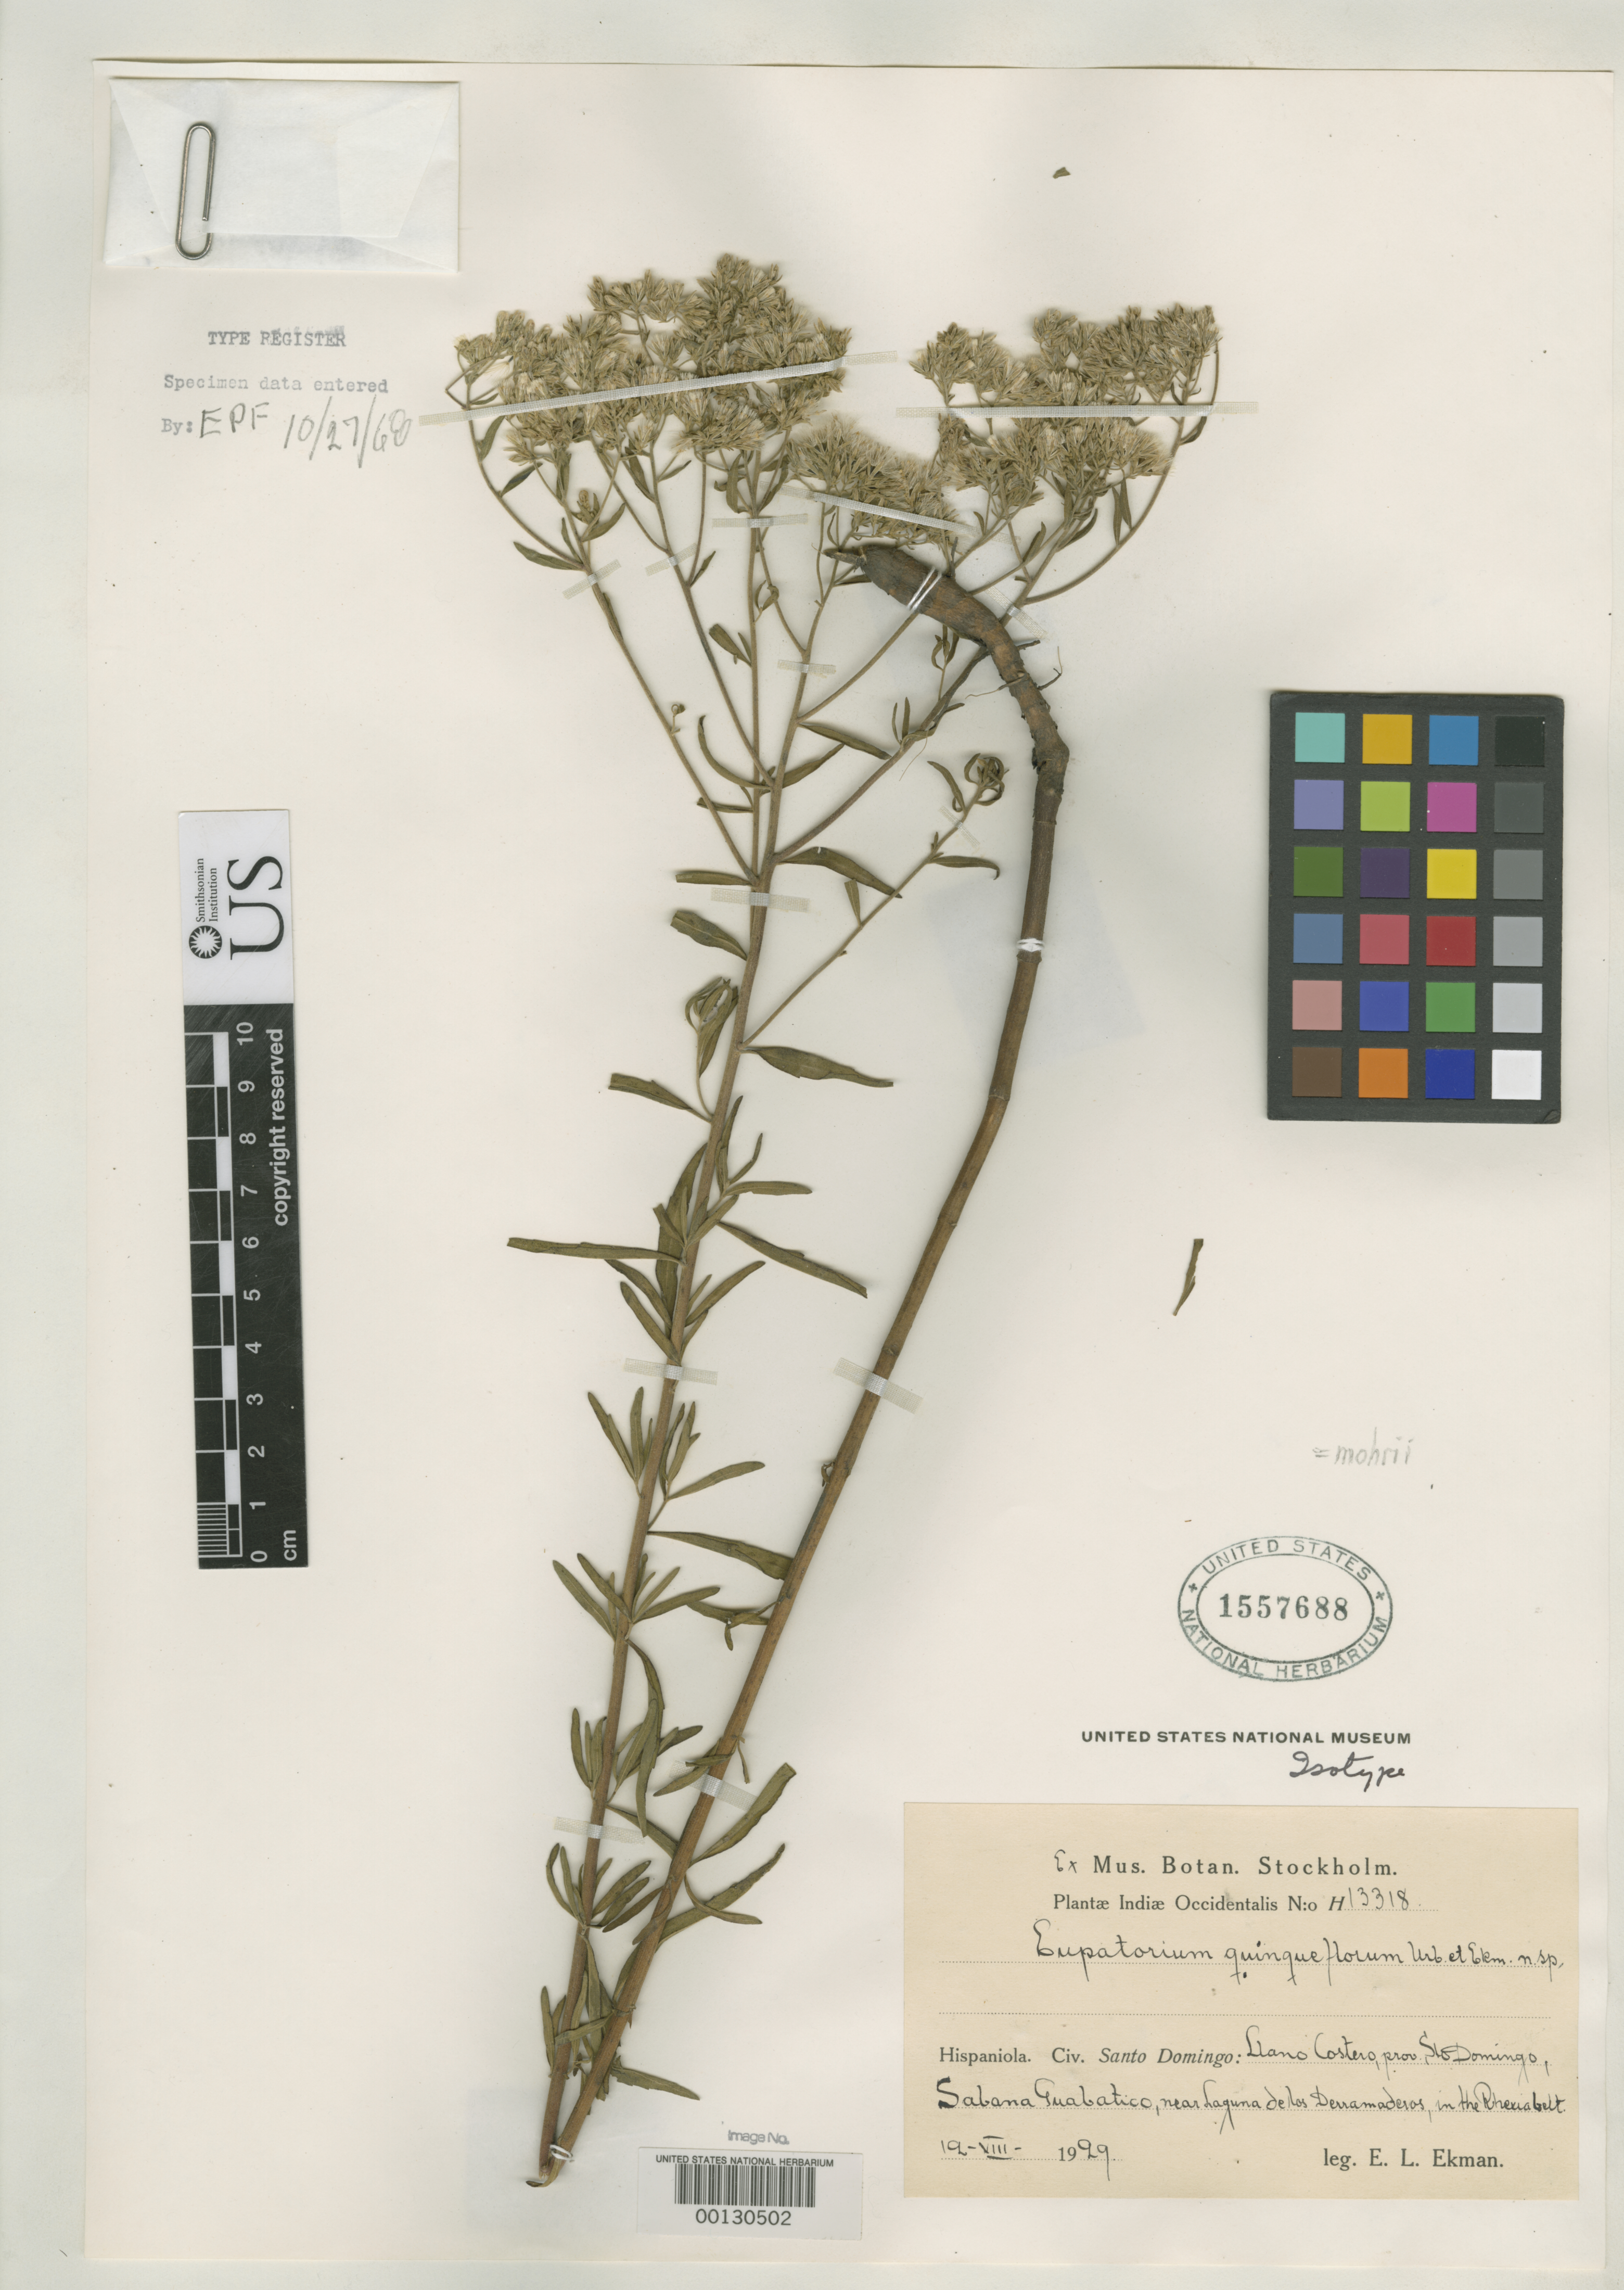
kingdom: Plantae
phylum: Tracheophyta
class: Magnoliopsida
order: Asterales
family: Asteraceae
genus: Eupatorium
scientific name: Eupatorium quinqueflorum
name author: Urb. & Ekman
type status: Isotype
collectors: E. L. Ekman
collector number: H 13318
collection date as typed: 12 Aug 1929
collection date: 1929-08-12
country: Dominican Republic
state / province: Distrito Nacional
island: Hispaniola Island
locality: Santo Domingo, Sabana Guabatico.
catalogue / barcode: US 1557688